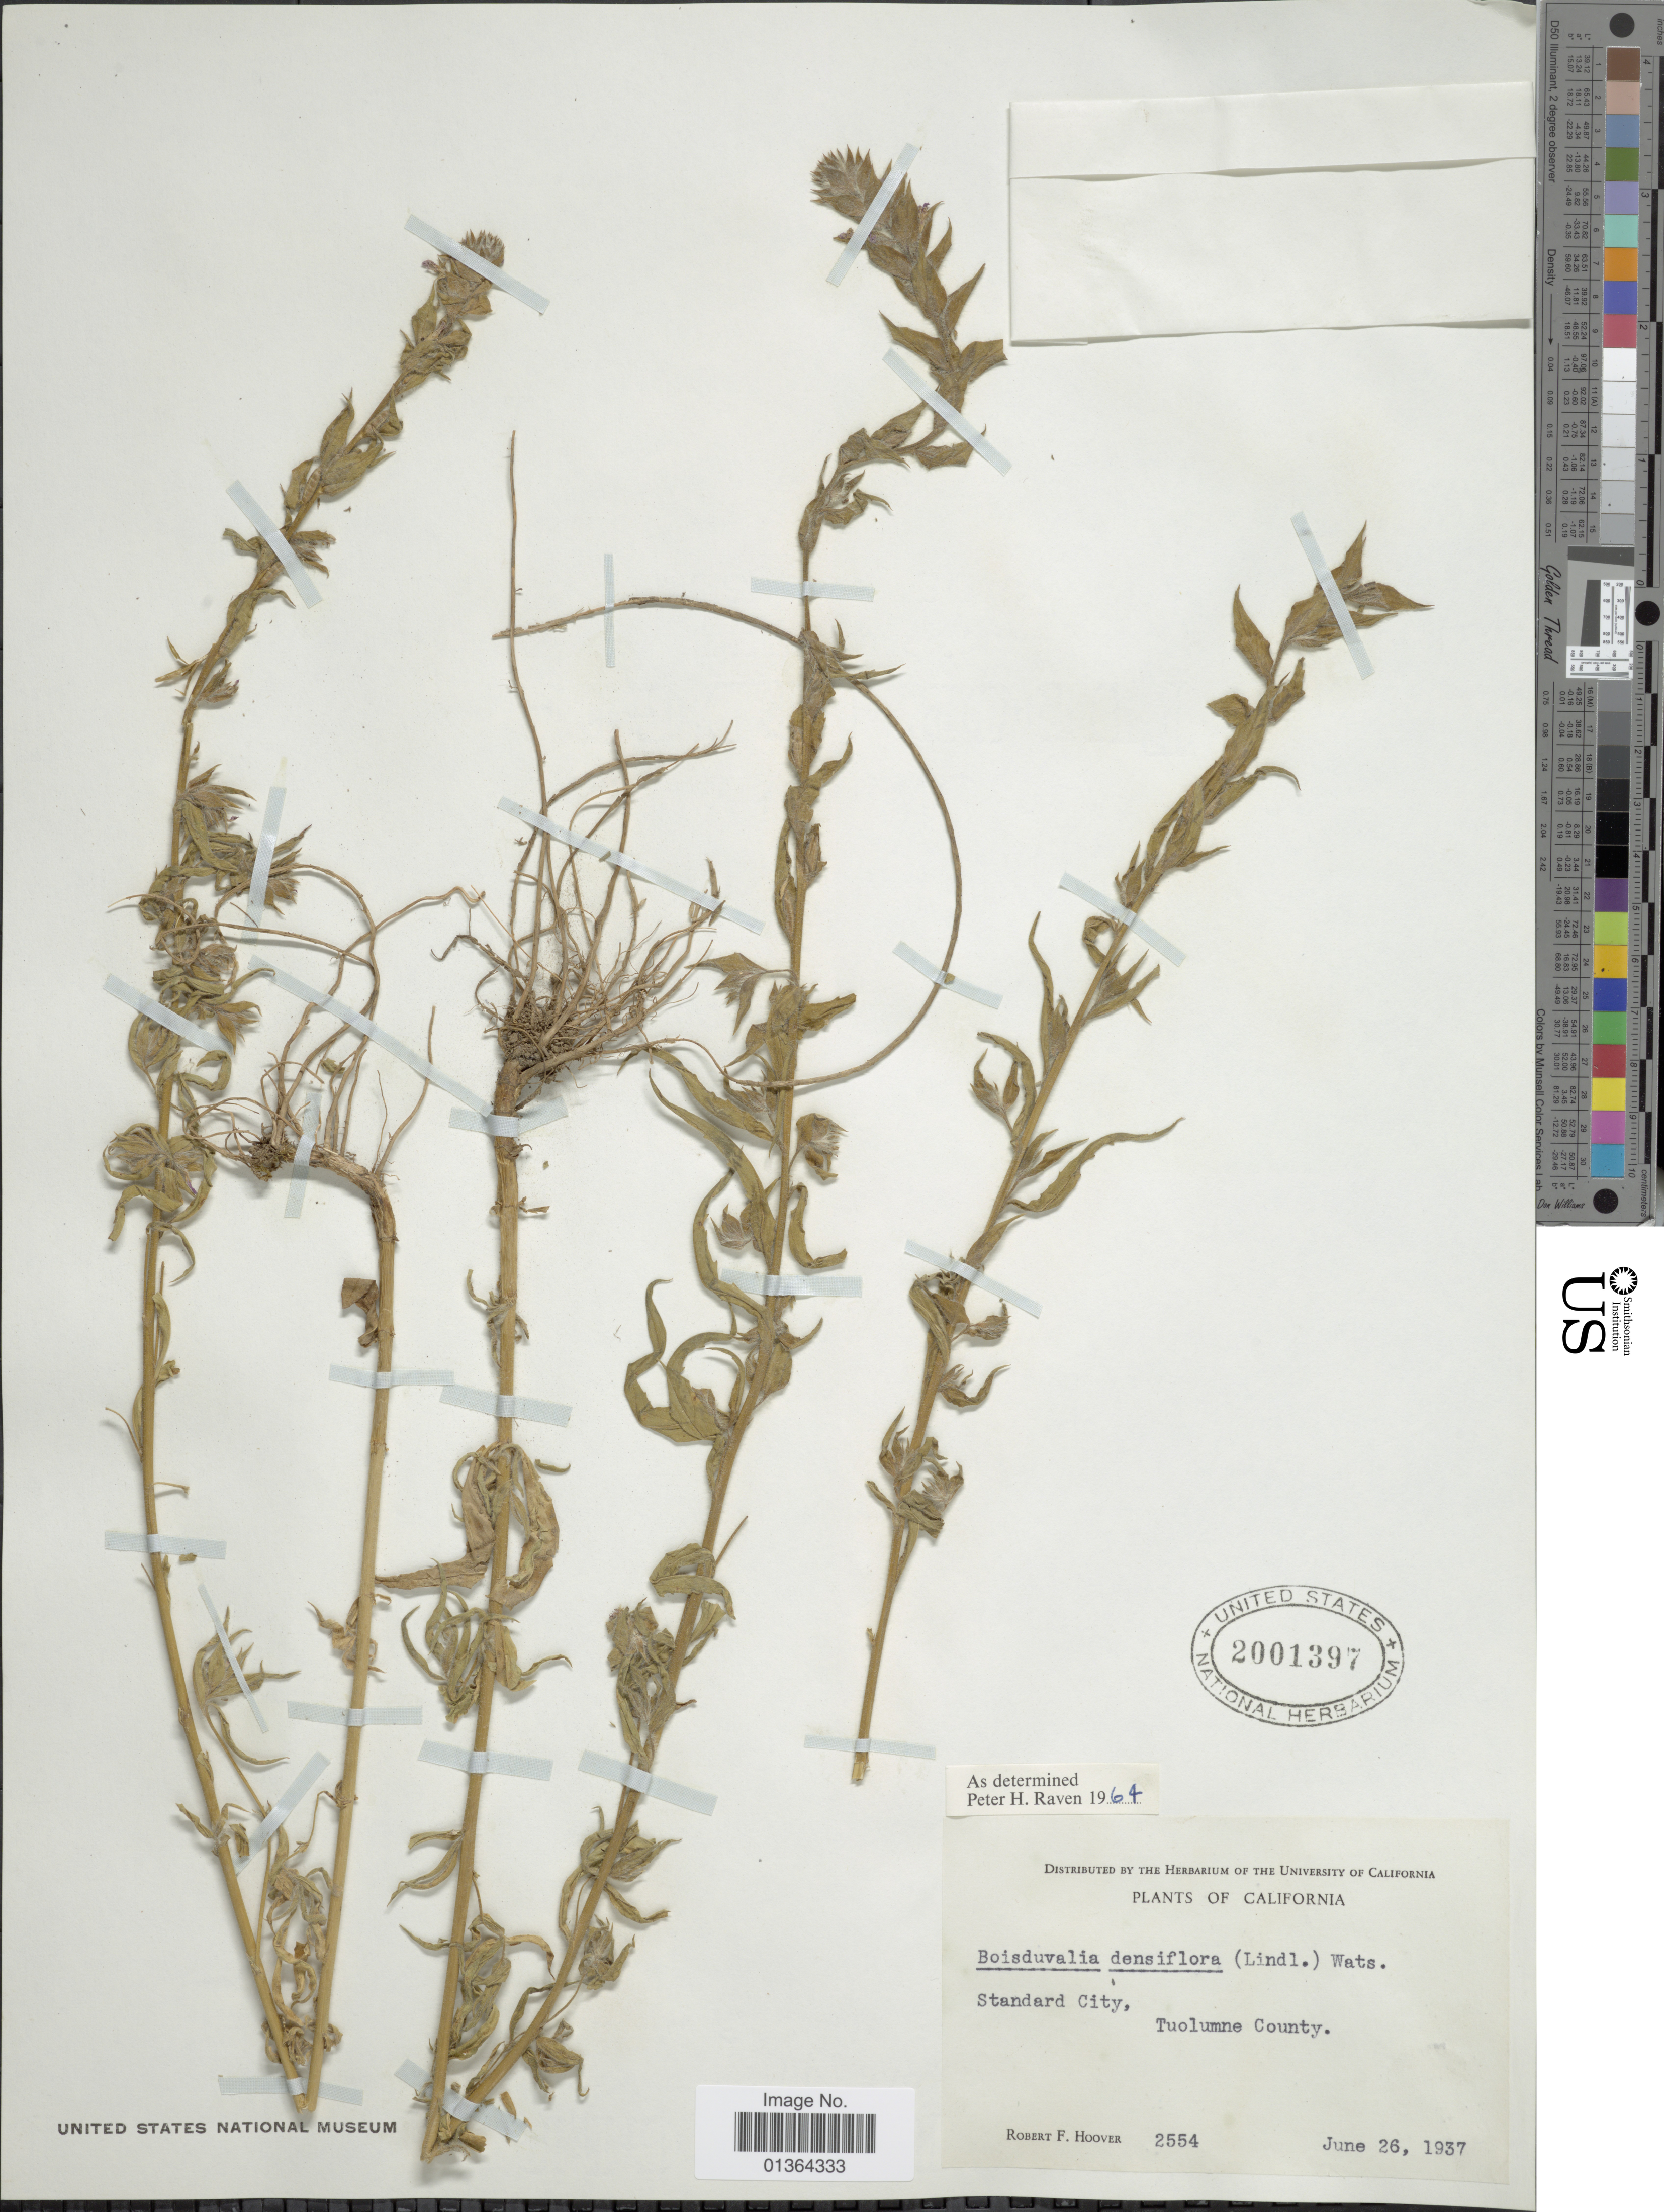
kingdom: Plantae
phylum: Tracheophyta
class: Magnoliopsida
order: Myrtales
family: Onagraceae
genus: Epilobium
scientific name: Epilobium densiflorum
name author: (Lindl.) Hoch & P.H. Raven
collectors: R. F. Hoover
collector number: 2554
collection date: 1937-06-26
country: United States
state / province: California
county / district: Tuolumne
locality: Standard City, Tuolimne County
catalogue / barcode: US 2001397